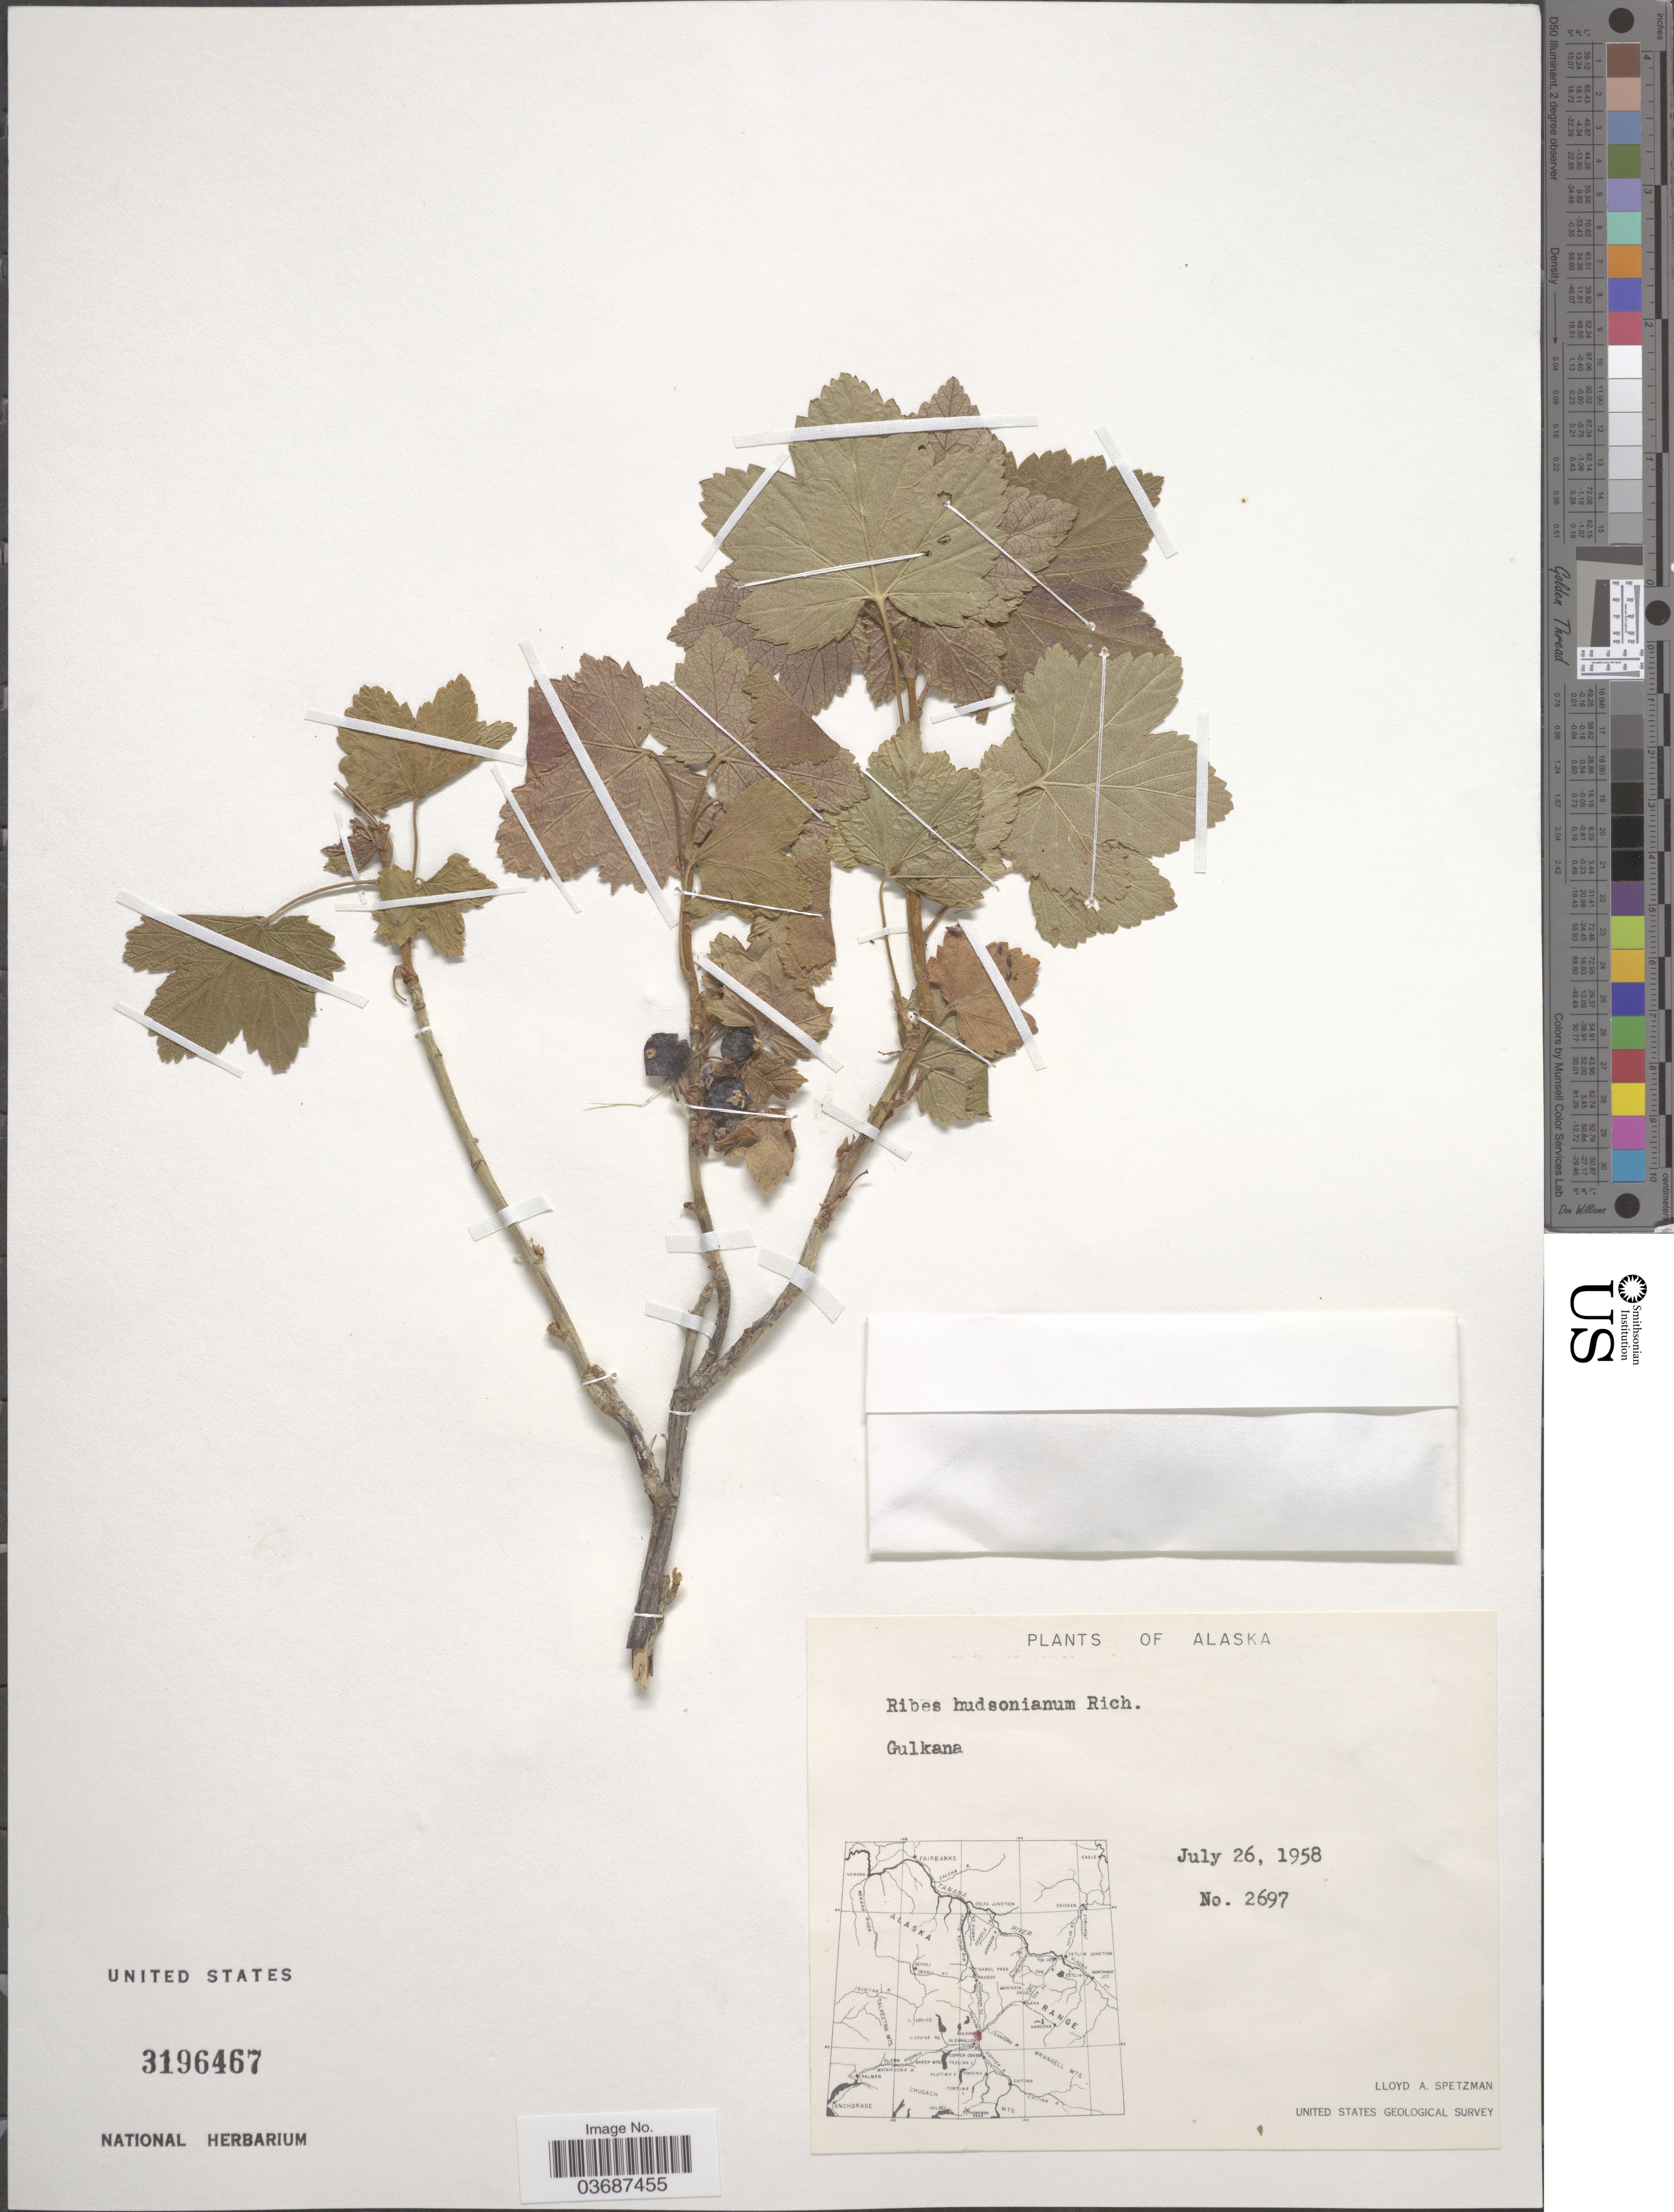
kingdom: Plantae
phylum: Tracheophyta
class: Magnoliopsida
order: Saxifragales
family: Grossulariaceae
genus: Ribes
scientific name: Ribes hudsonianum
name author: Richardson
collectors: L. Spetzman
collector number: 2697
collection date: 1958-07-26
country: United States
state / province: Alaska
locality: Gulkana. United States Geological Survey.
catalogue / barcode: US 3196467